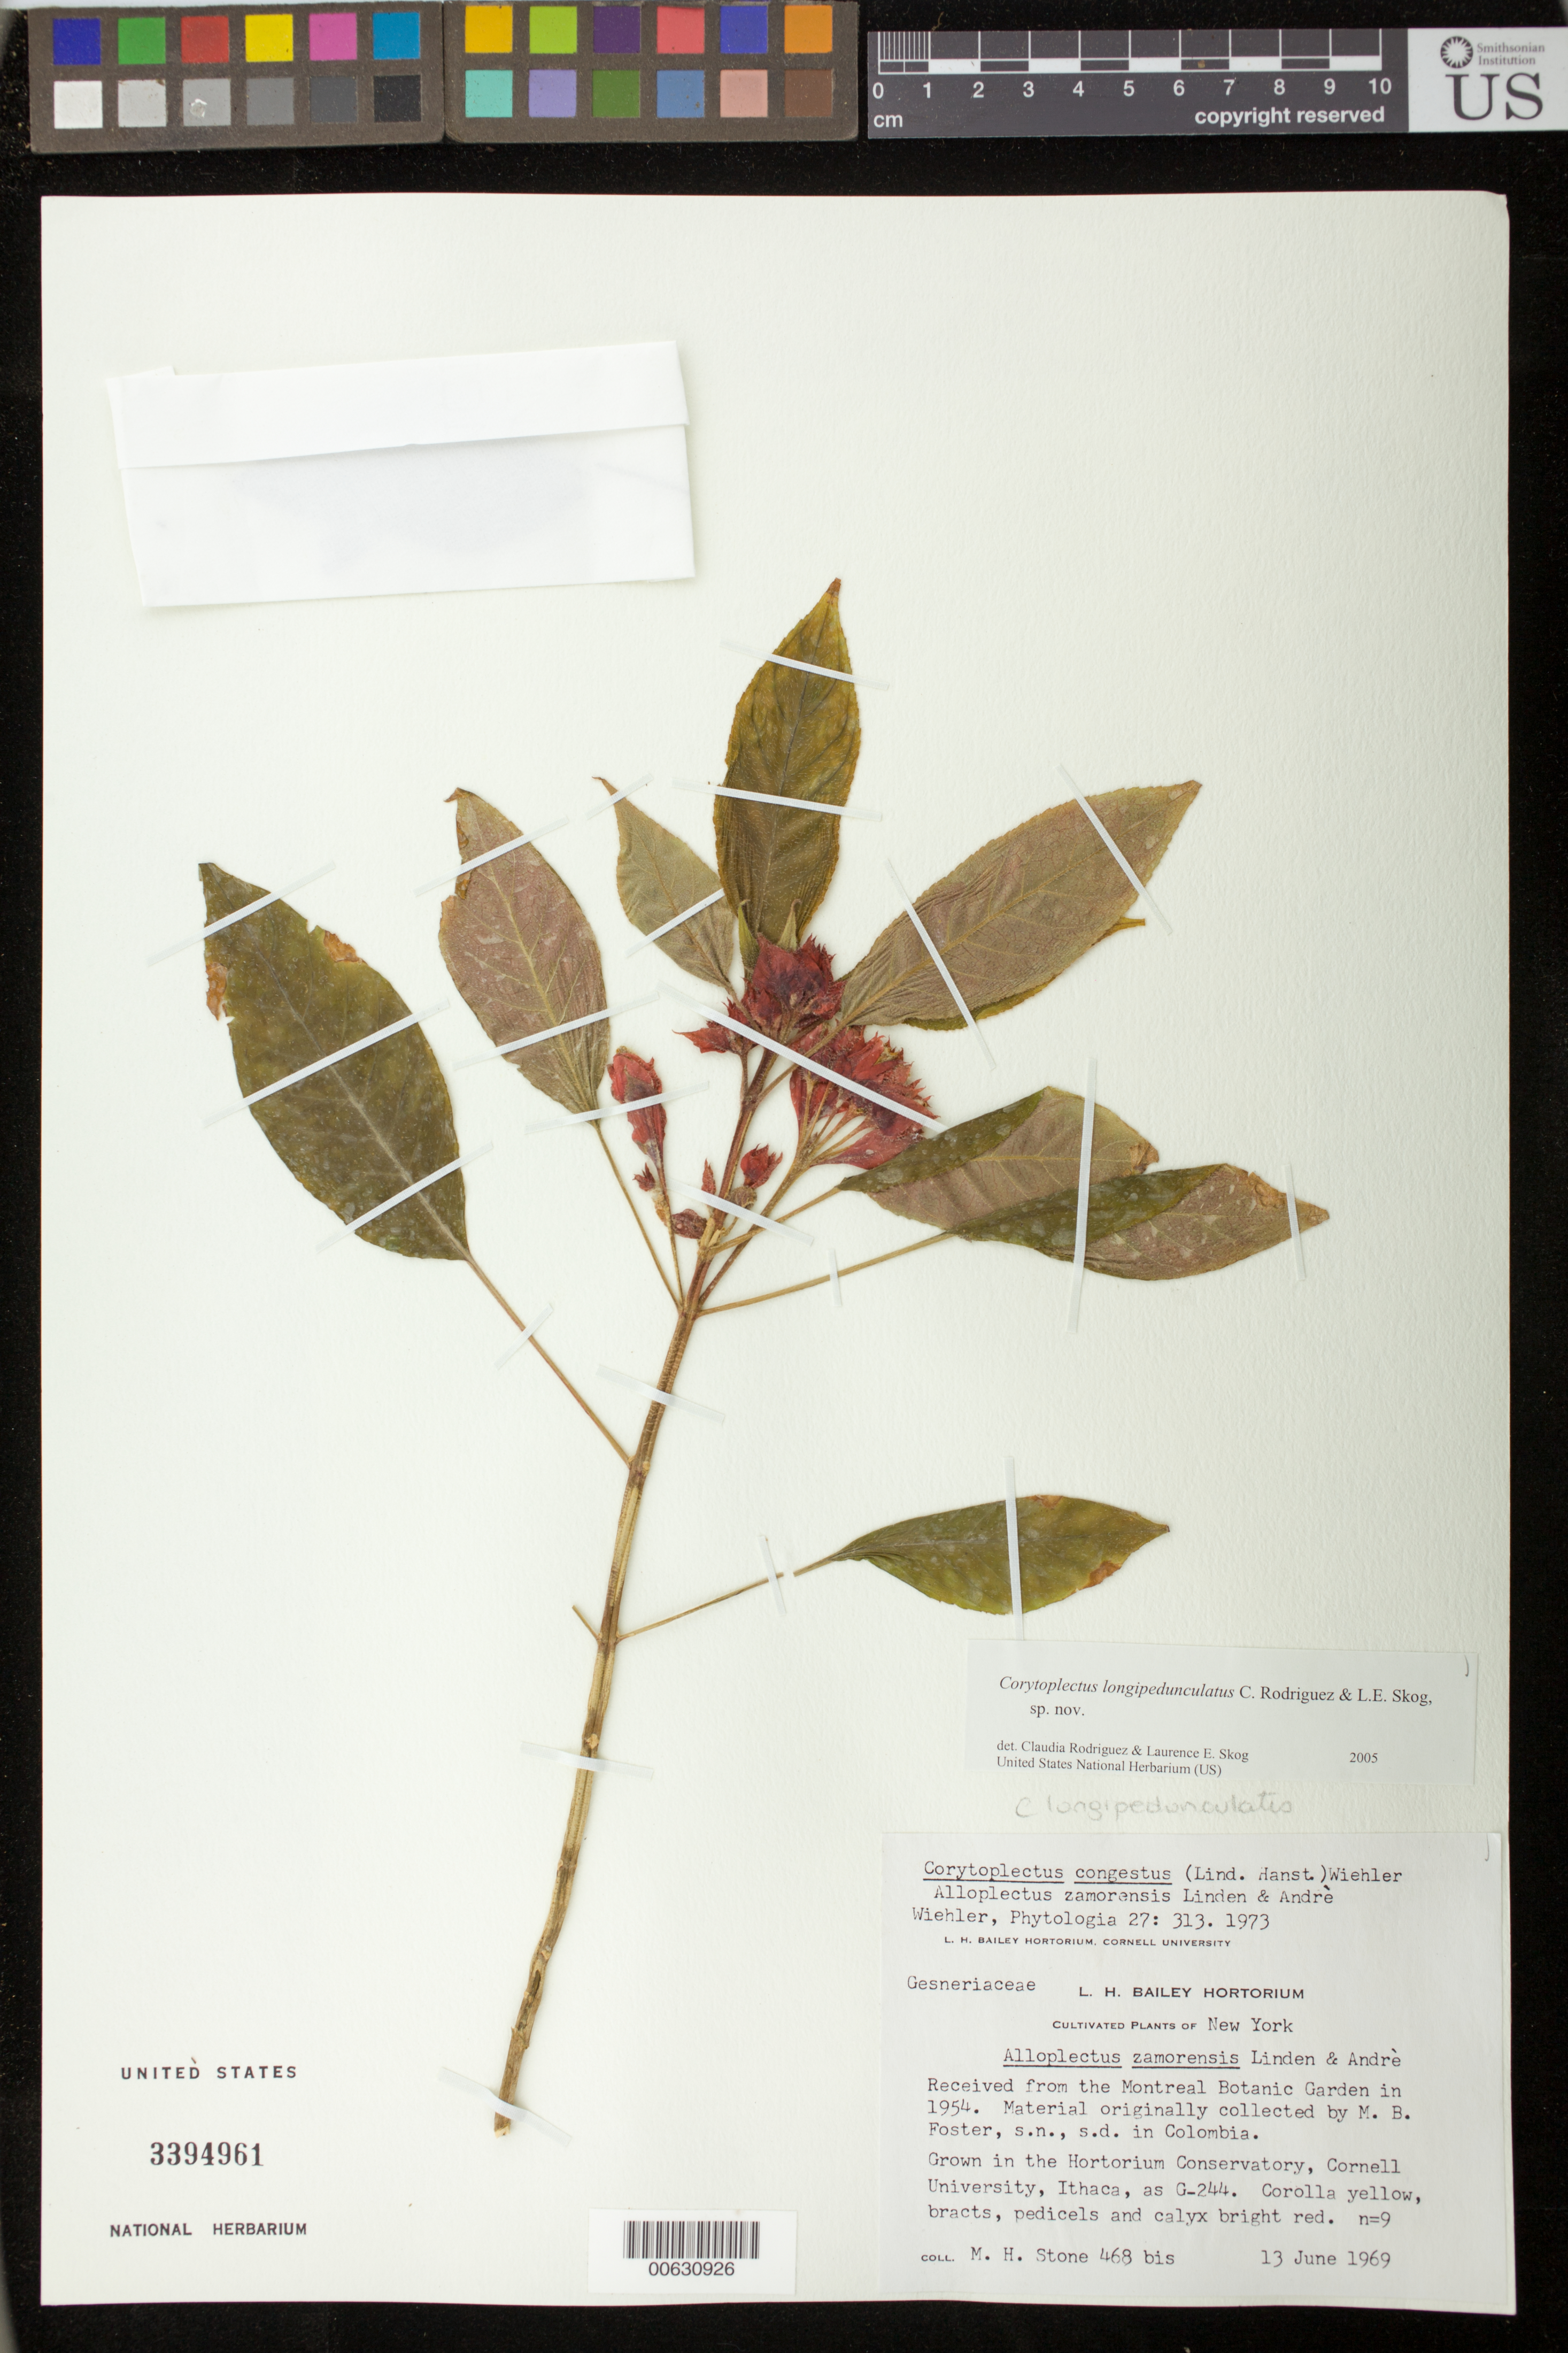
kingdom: Plantae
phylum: Tracheophyta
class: Magnoliopsida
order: Lamiales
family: Gesneriaceae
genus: Corytoplectus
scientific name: Corytoplectus longipedunculatus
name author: Rodr.-Flores & L.E. Skog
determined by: Rodríguez-Flores, C. I.; Skog, L. E.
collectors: M. Stone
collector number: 468 bis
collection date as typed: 13 Jun 1969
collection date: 1969-06-13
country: Colombia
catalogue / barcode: US 3394961